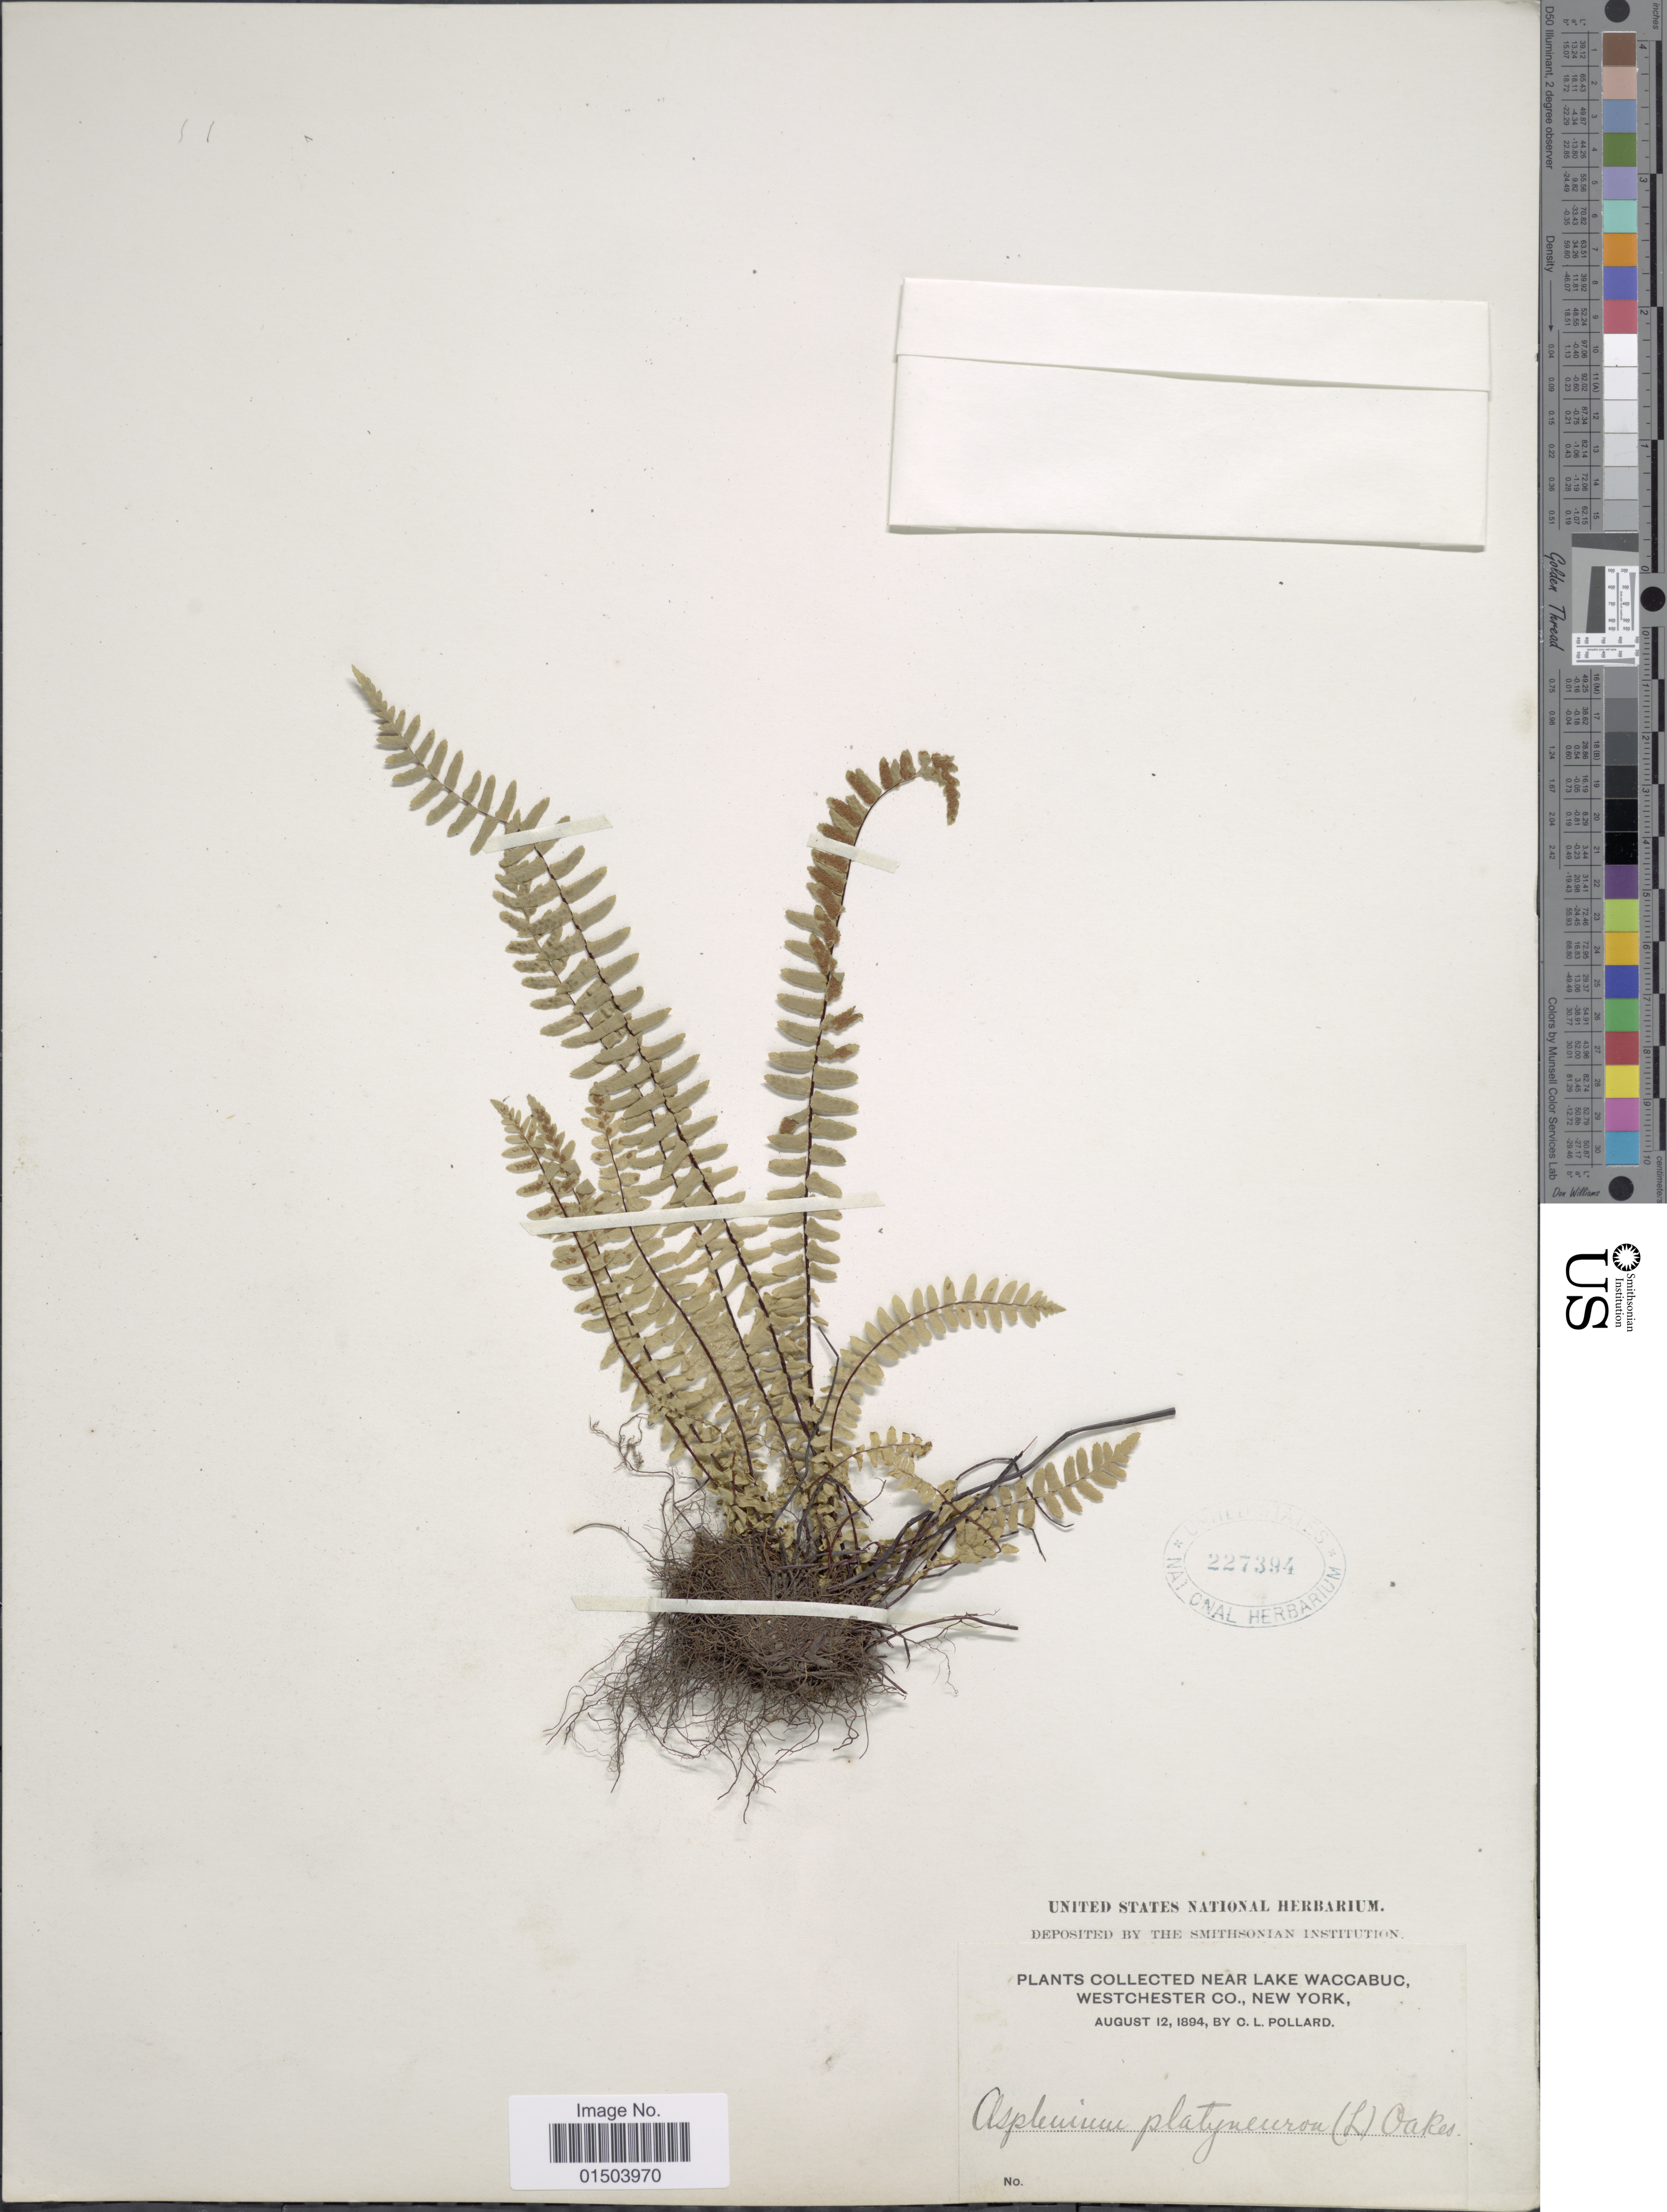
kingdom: Plantae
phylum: Tracheophyta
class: Polypodiopsida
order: Polypodiales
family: Aspleniaceae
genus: Asplenium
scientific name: Asplenium platyneuron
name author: (L.) Britton, Stearns & Poggenb.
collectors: C. L. Pollard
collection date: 1894-08-12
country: United States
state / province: New York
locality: Near Lake Waccabuc, Westchester Co.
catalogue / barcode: US 227394